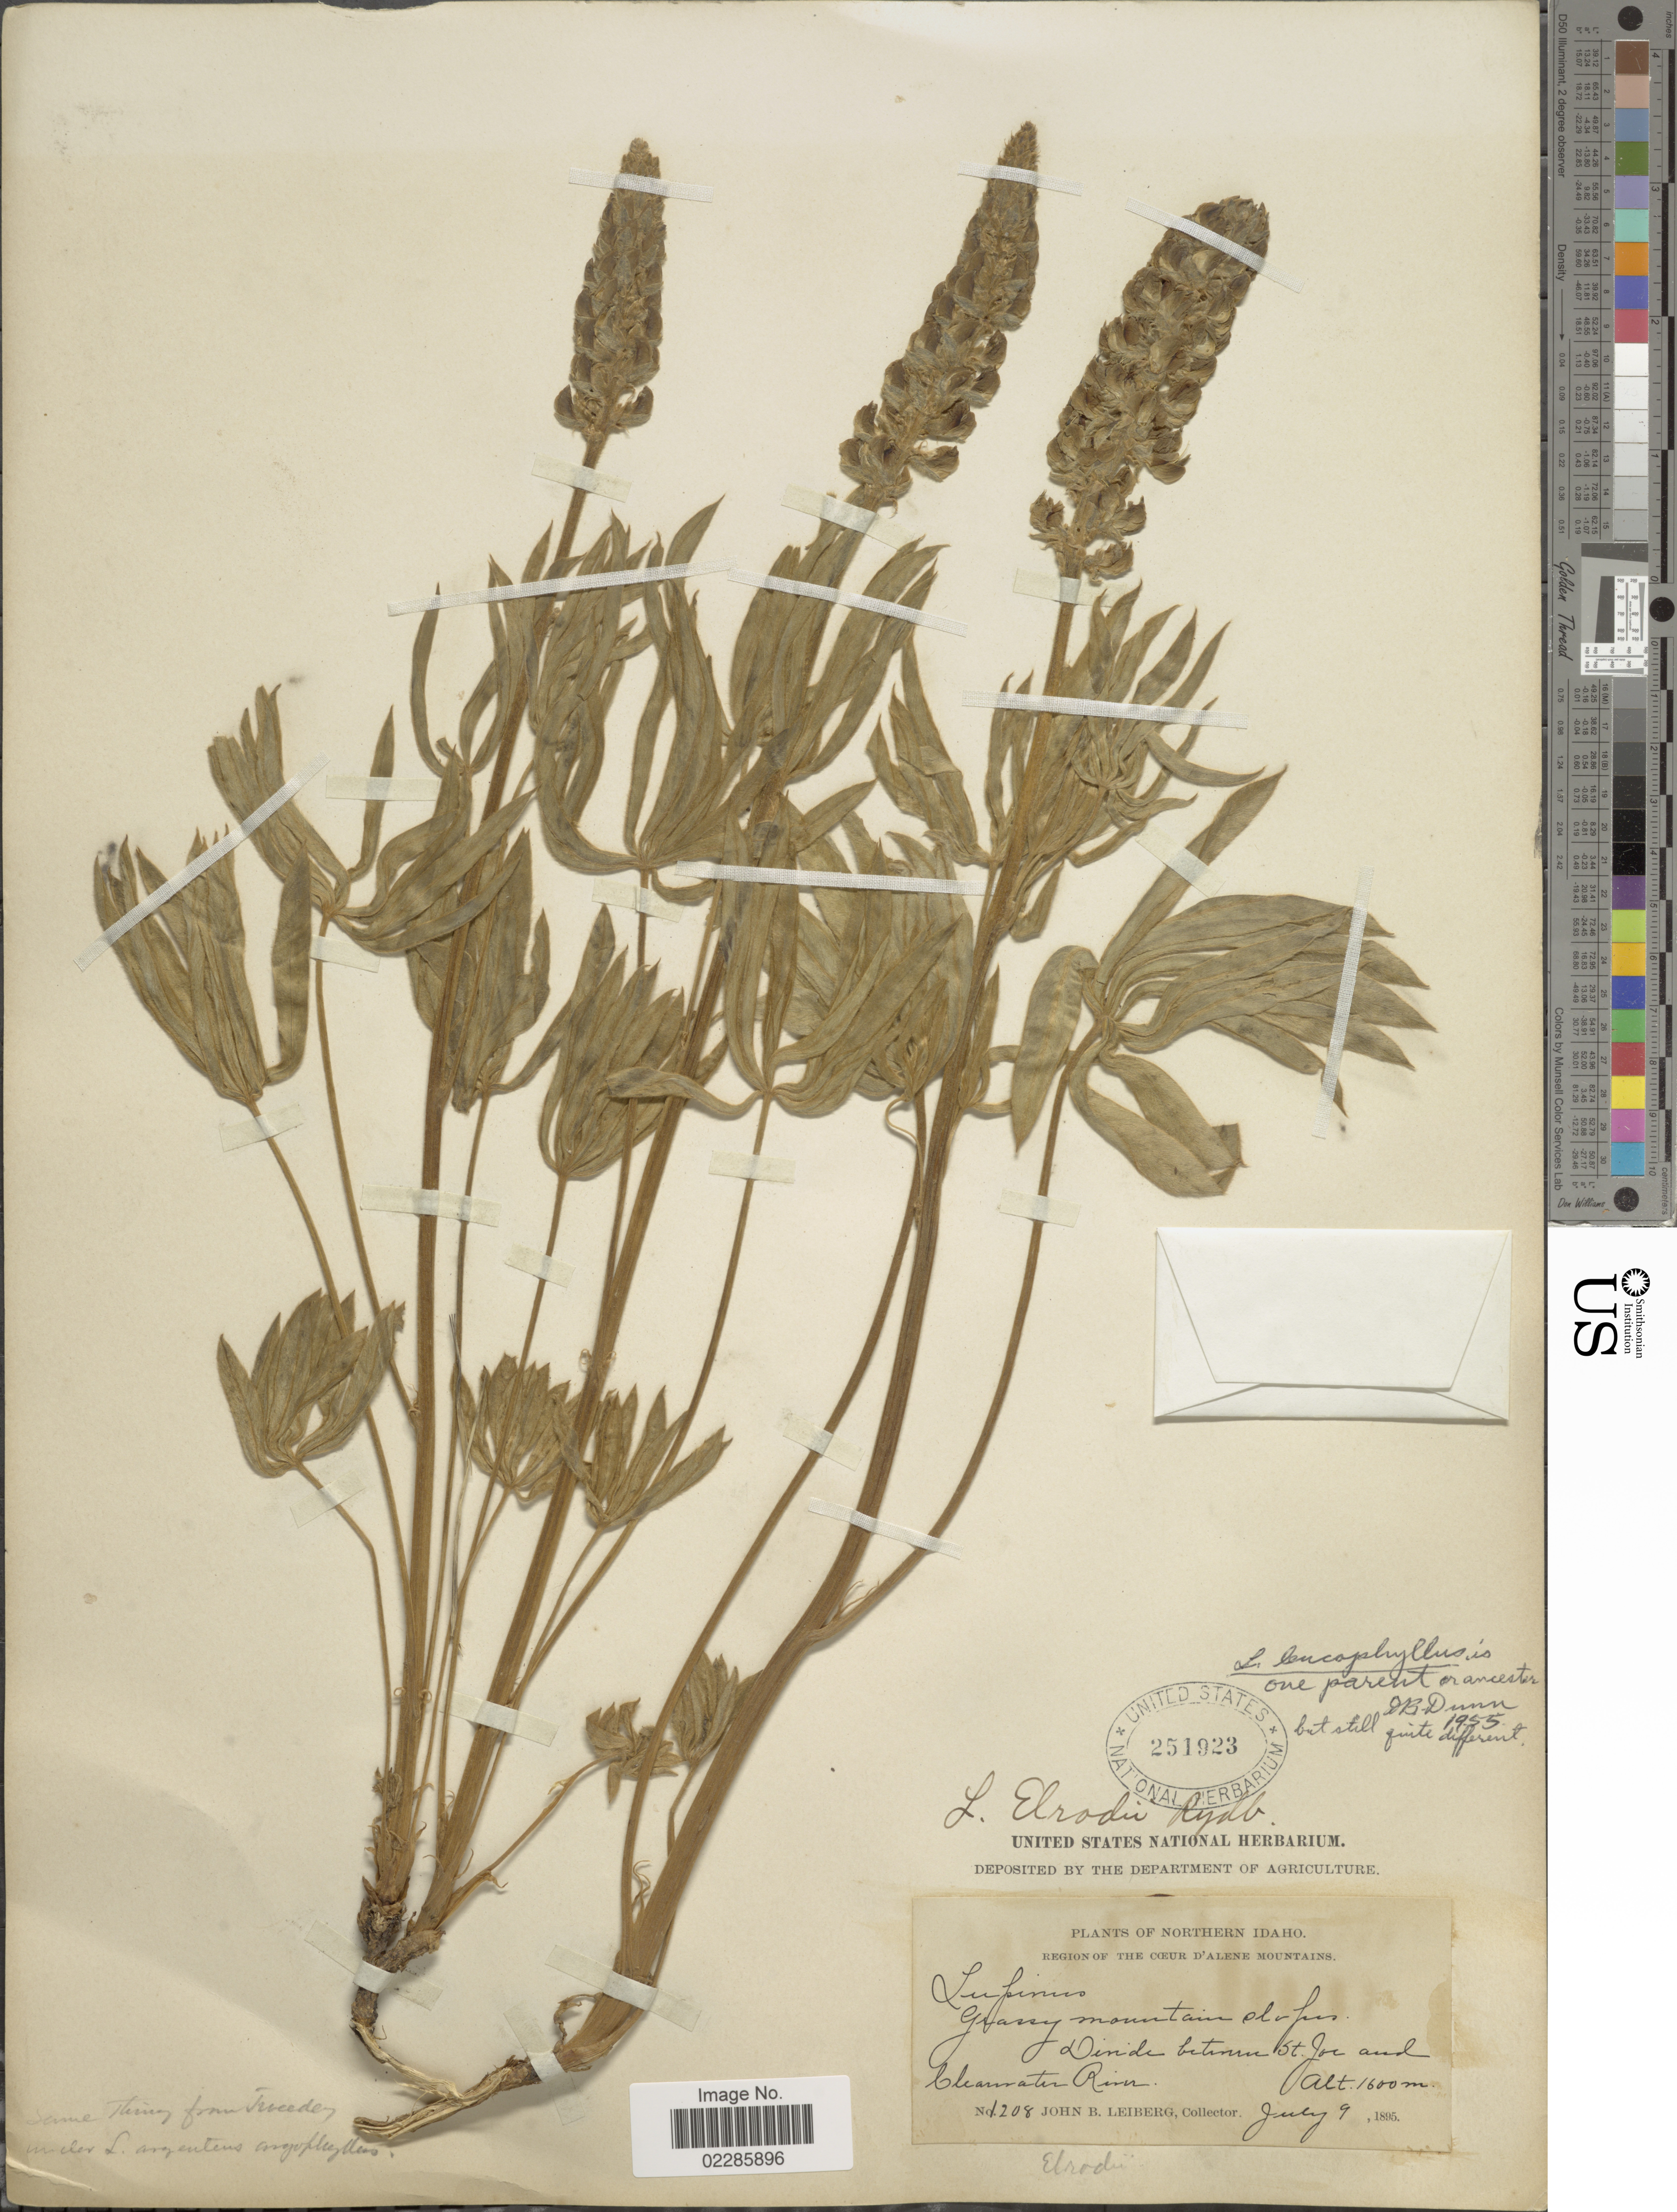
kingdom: Plantae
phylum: Tracheophyta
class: Magnoliopsida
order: Fabales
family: Fabaceae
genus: Lupinus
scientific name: Lupinus leucophyllus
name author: Douglas ex Lindl.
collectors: J. B. Leiberg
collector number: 1208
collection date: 1895-07-09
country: United States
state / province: Idaho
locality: Northern Idaho, Grassy mountain slopes, Divide between St Joe and Clearwater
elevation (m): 1600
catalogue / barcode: US 251923